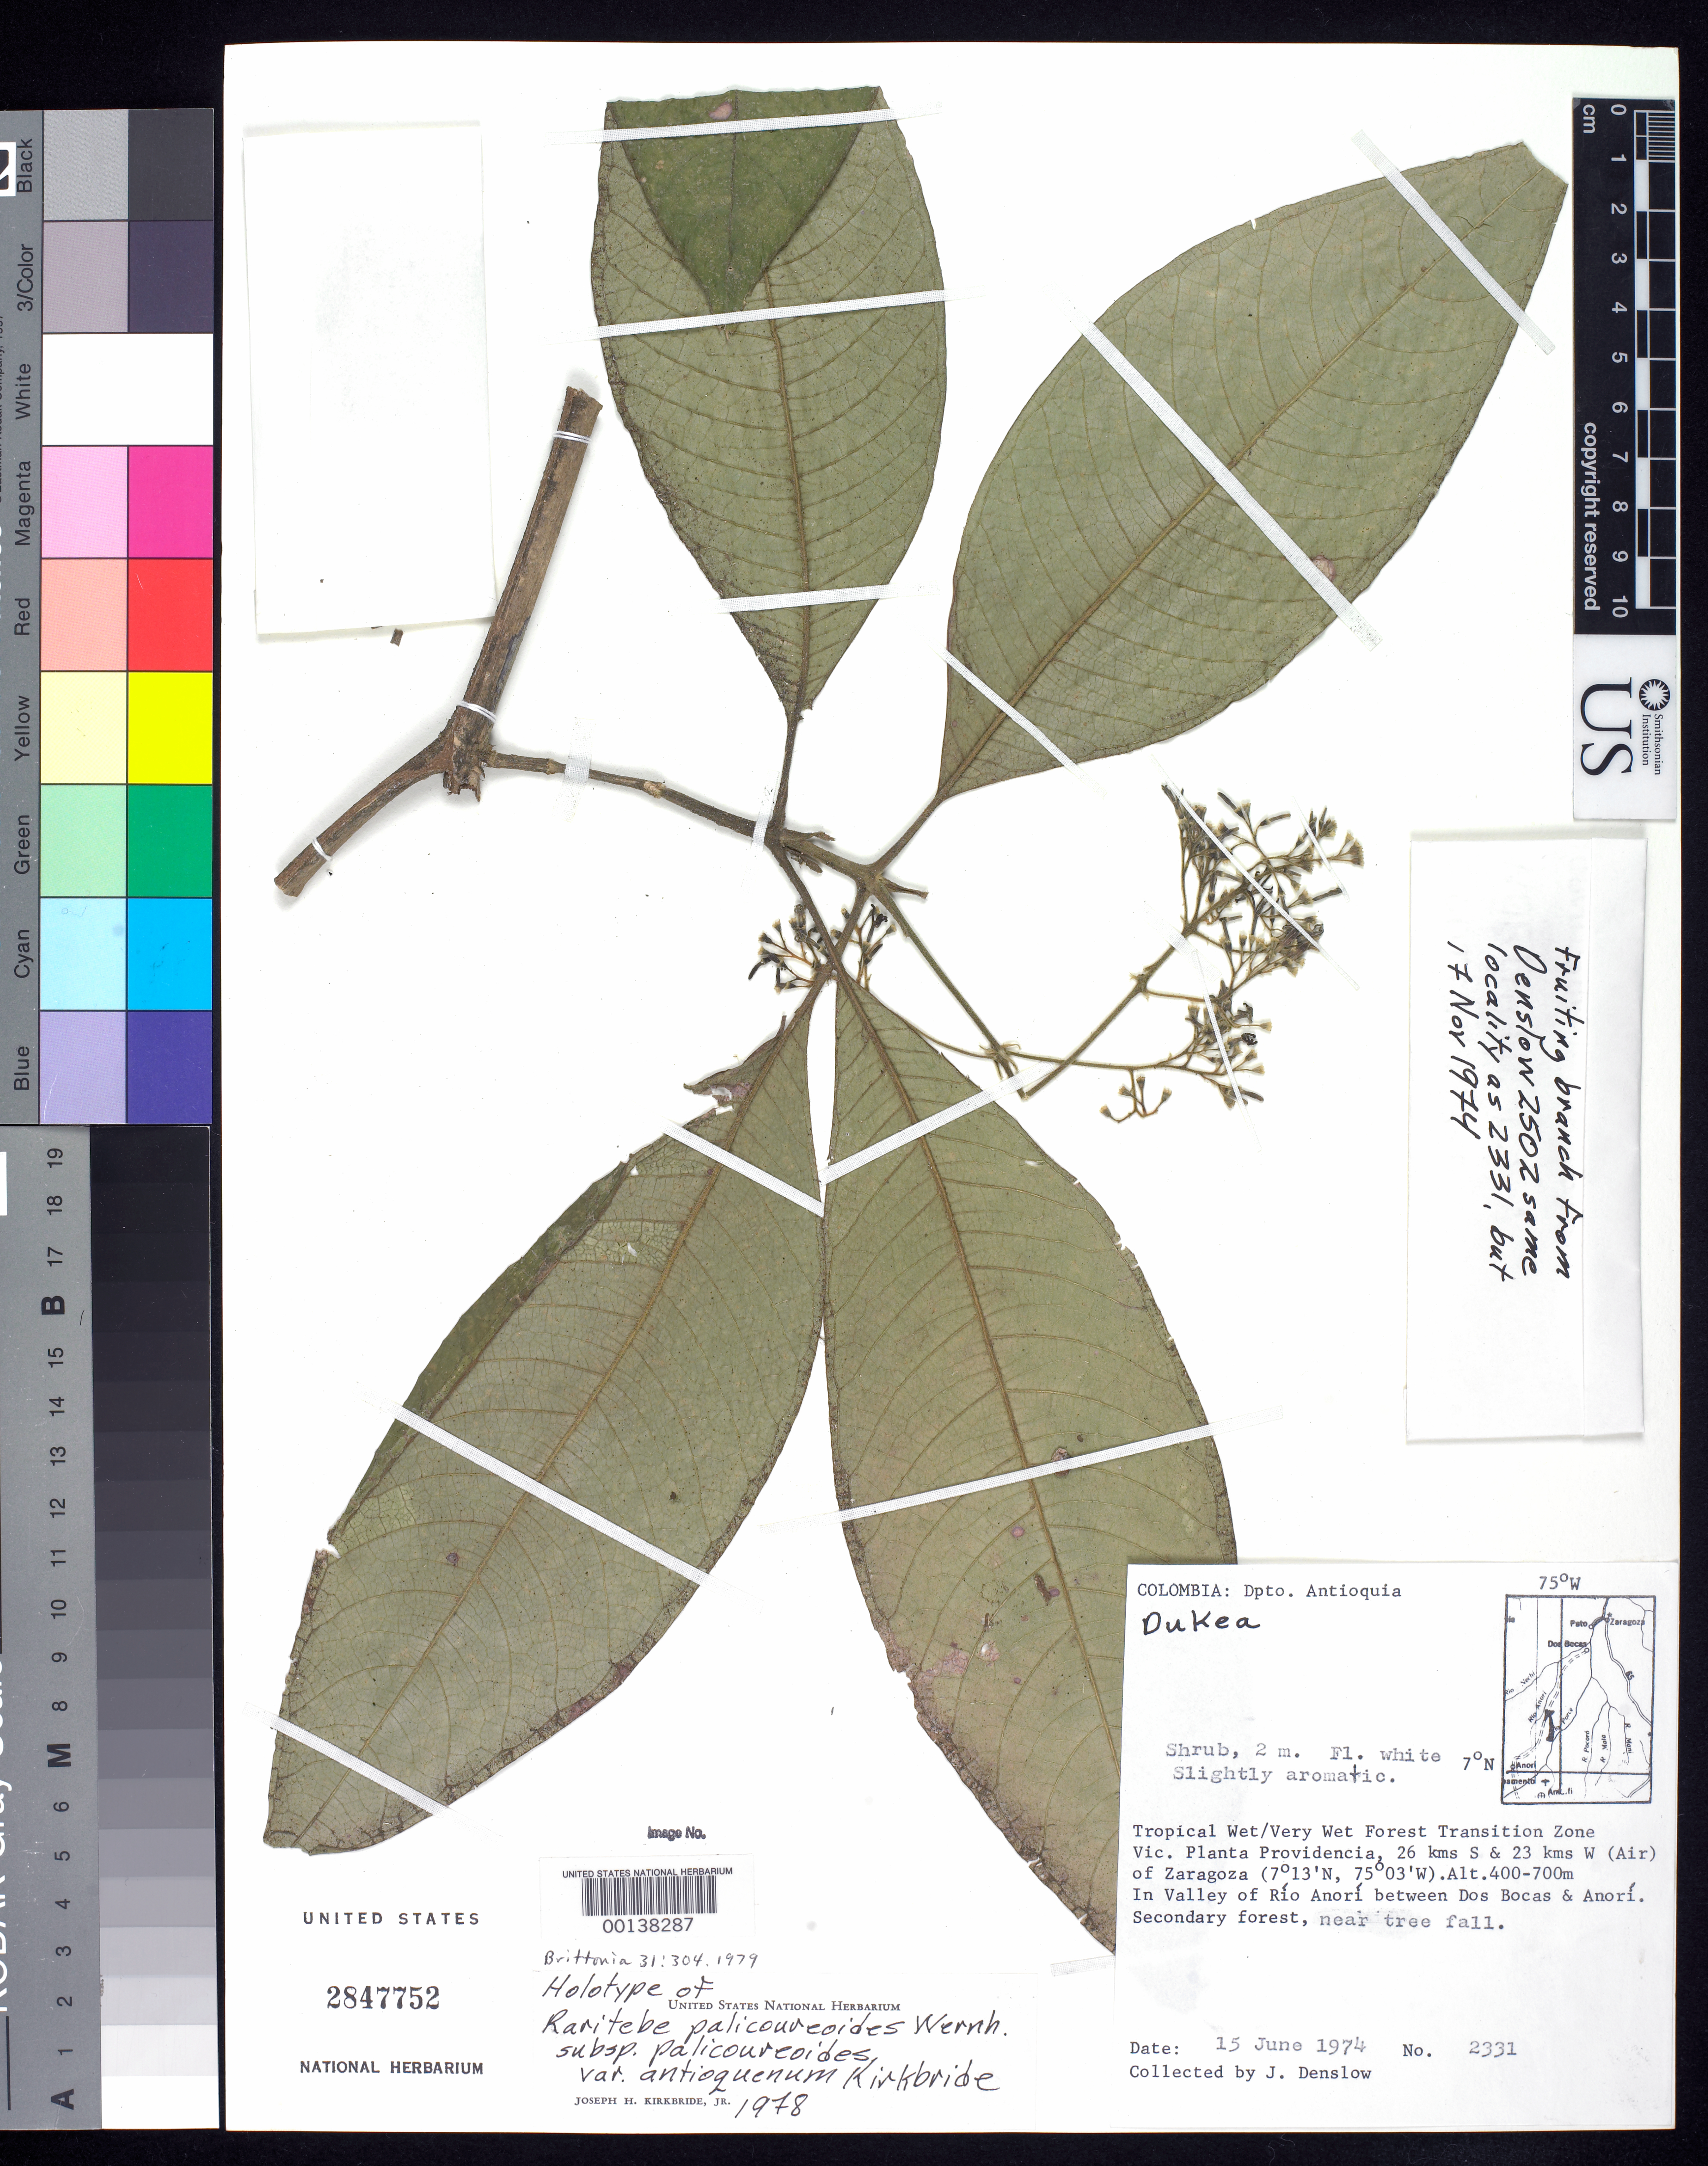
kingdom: Plantae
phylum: Tracheophyta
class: Magnoliopsida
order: Gentianales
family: Rubiaceae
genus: Raritebe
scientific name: Raritebe palicoureoides var. antioquenum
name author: J.H. Kirkbr.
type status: Holotype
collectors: J. Denslow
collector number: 2331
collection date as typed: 15 Jun 1974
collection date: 1974-06-15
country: Colombia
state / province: Antioquia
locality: Valley of Rio Anori between Dos Bocas & Anori.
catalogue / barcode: US 2847752